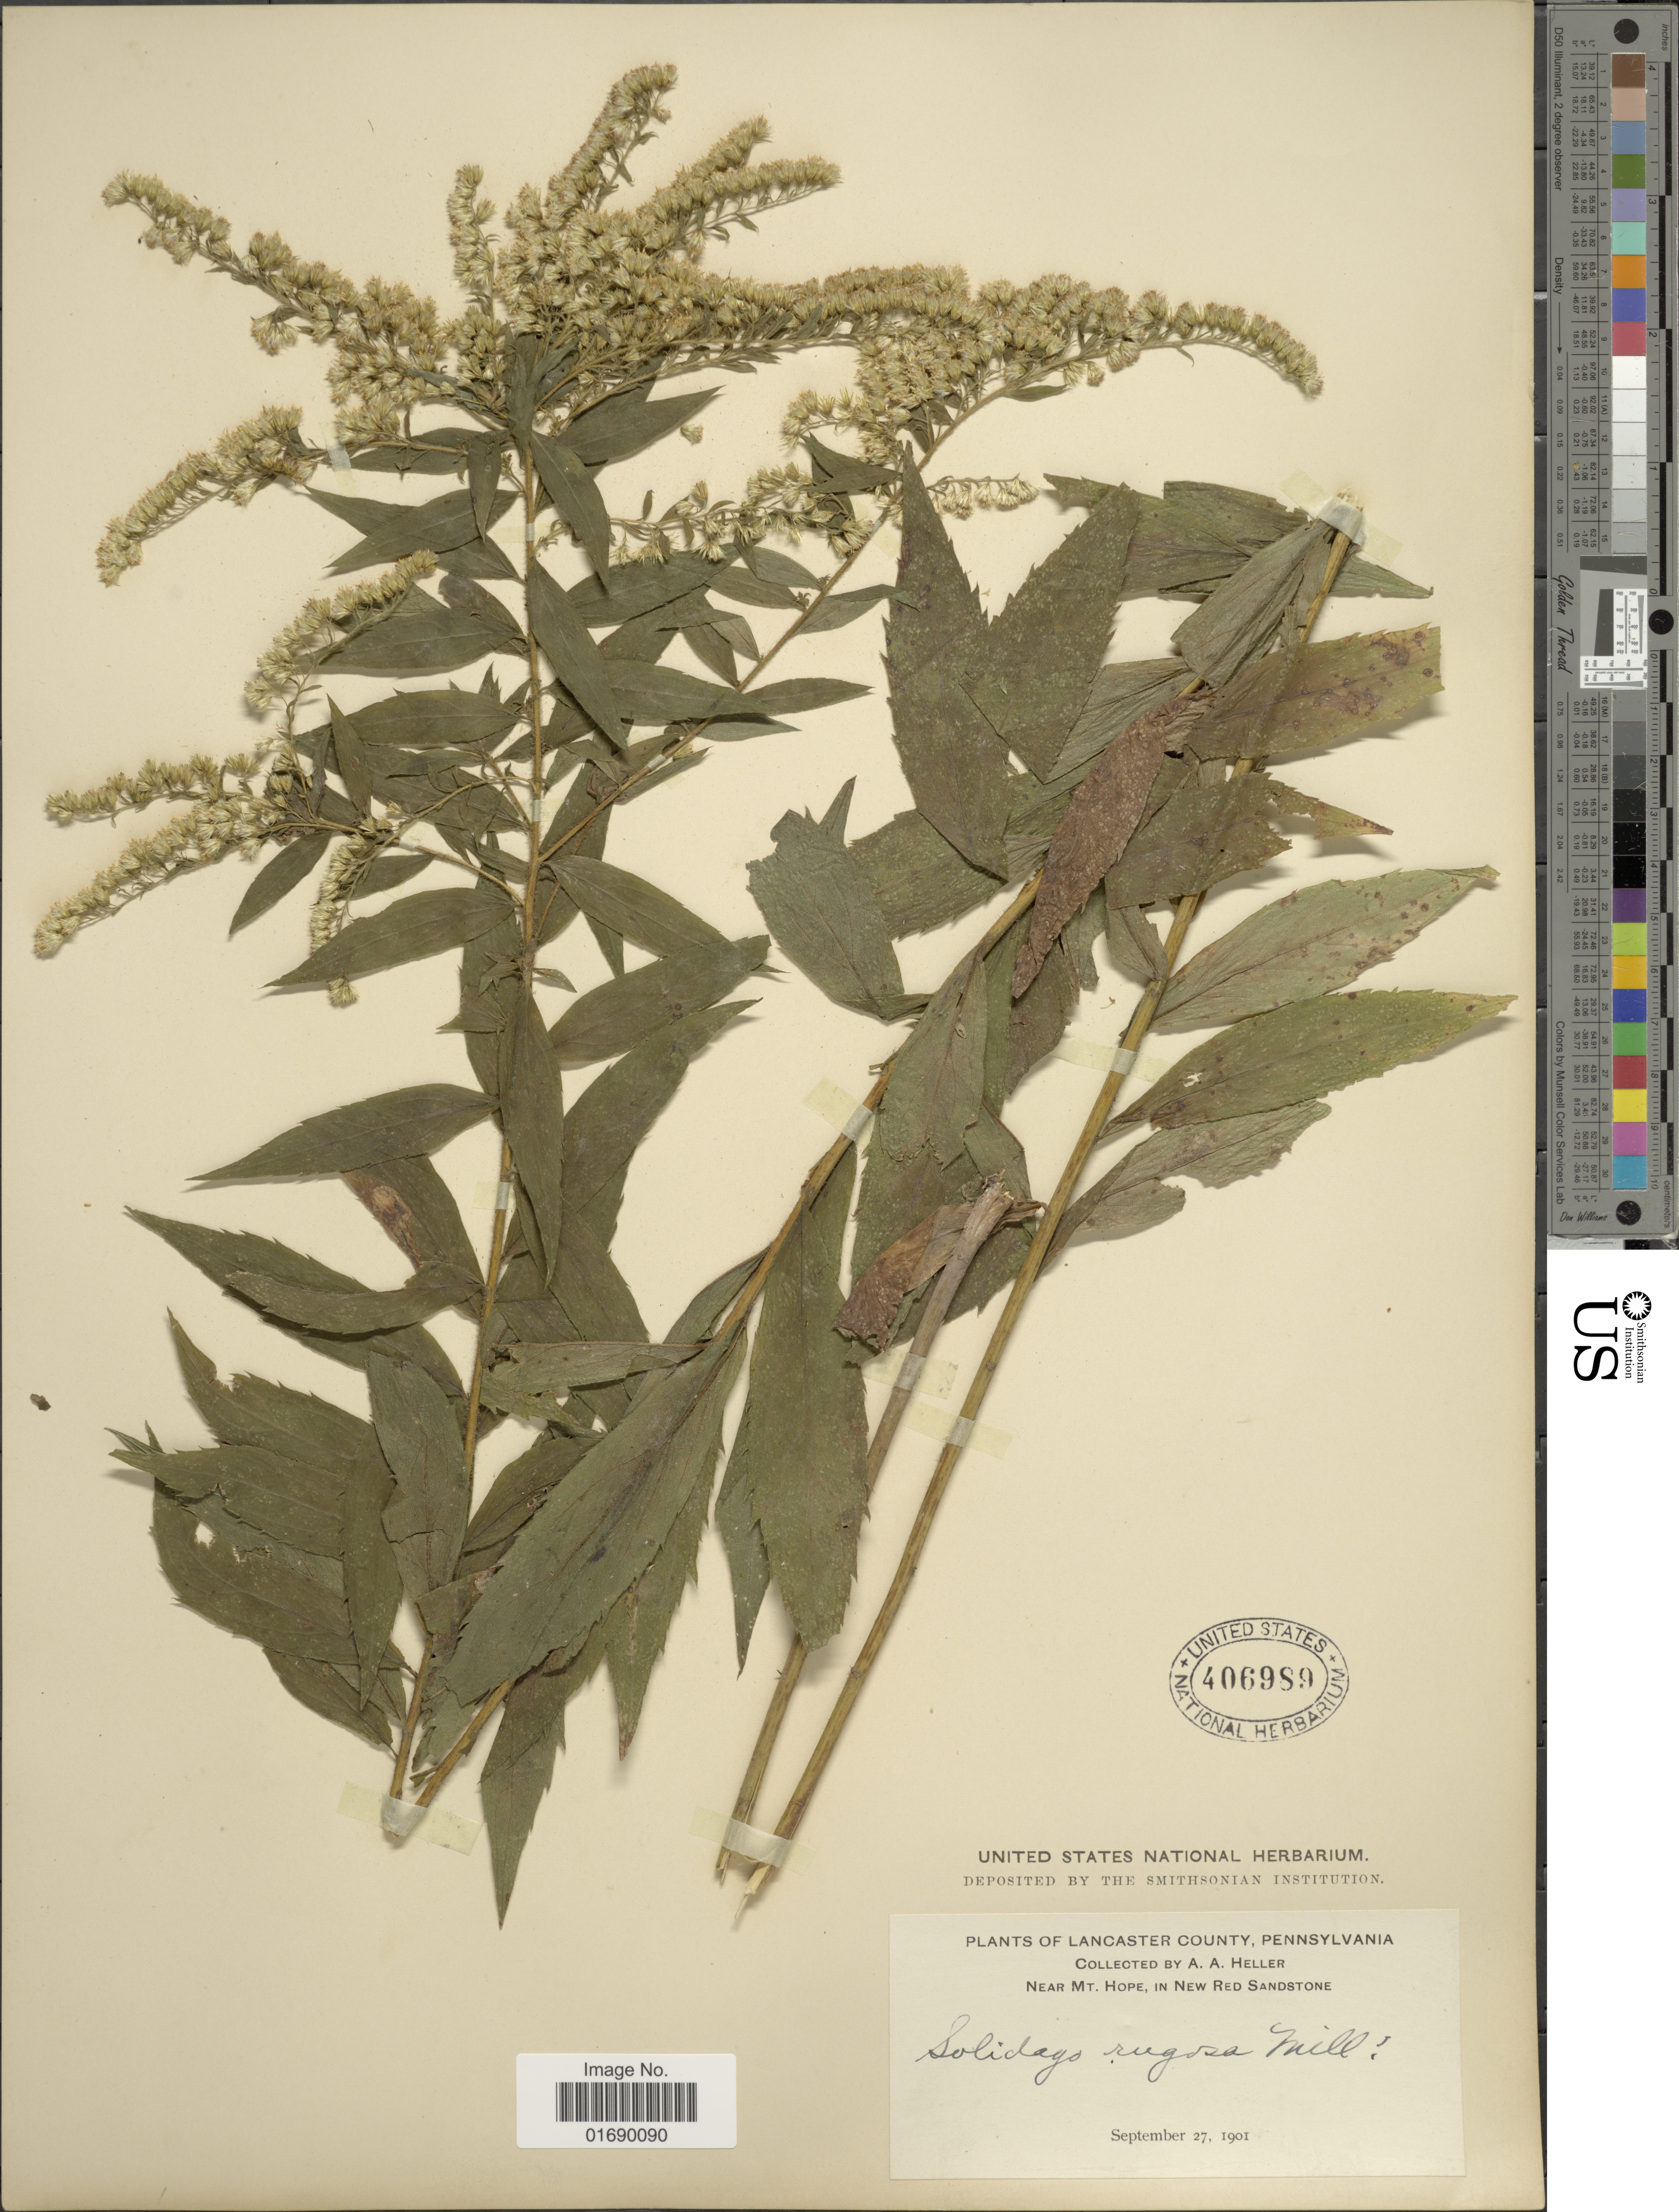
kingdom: Plantae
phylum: Tracheophyta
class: Magnoliopsida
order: Asterales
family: Asteraceae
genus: Solidago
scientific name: Solidago rugosa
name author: Mill.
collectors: A. A. Heller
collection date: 1901-09-27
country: United States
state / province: Pennsylvania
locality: Lancaster County, Near Mt Hope, In New Red Sandstone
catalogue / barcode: US 406989